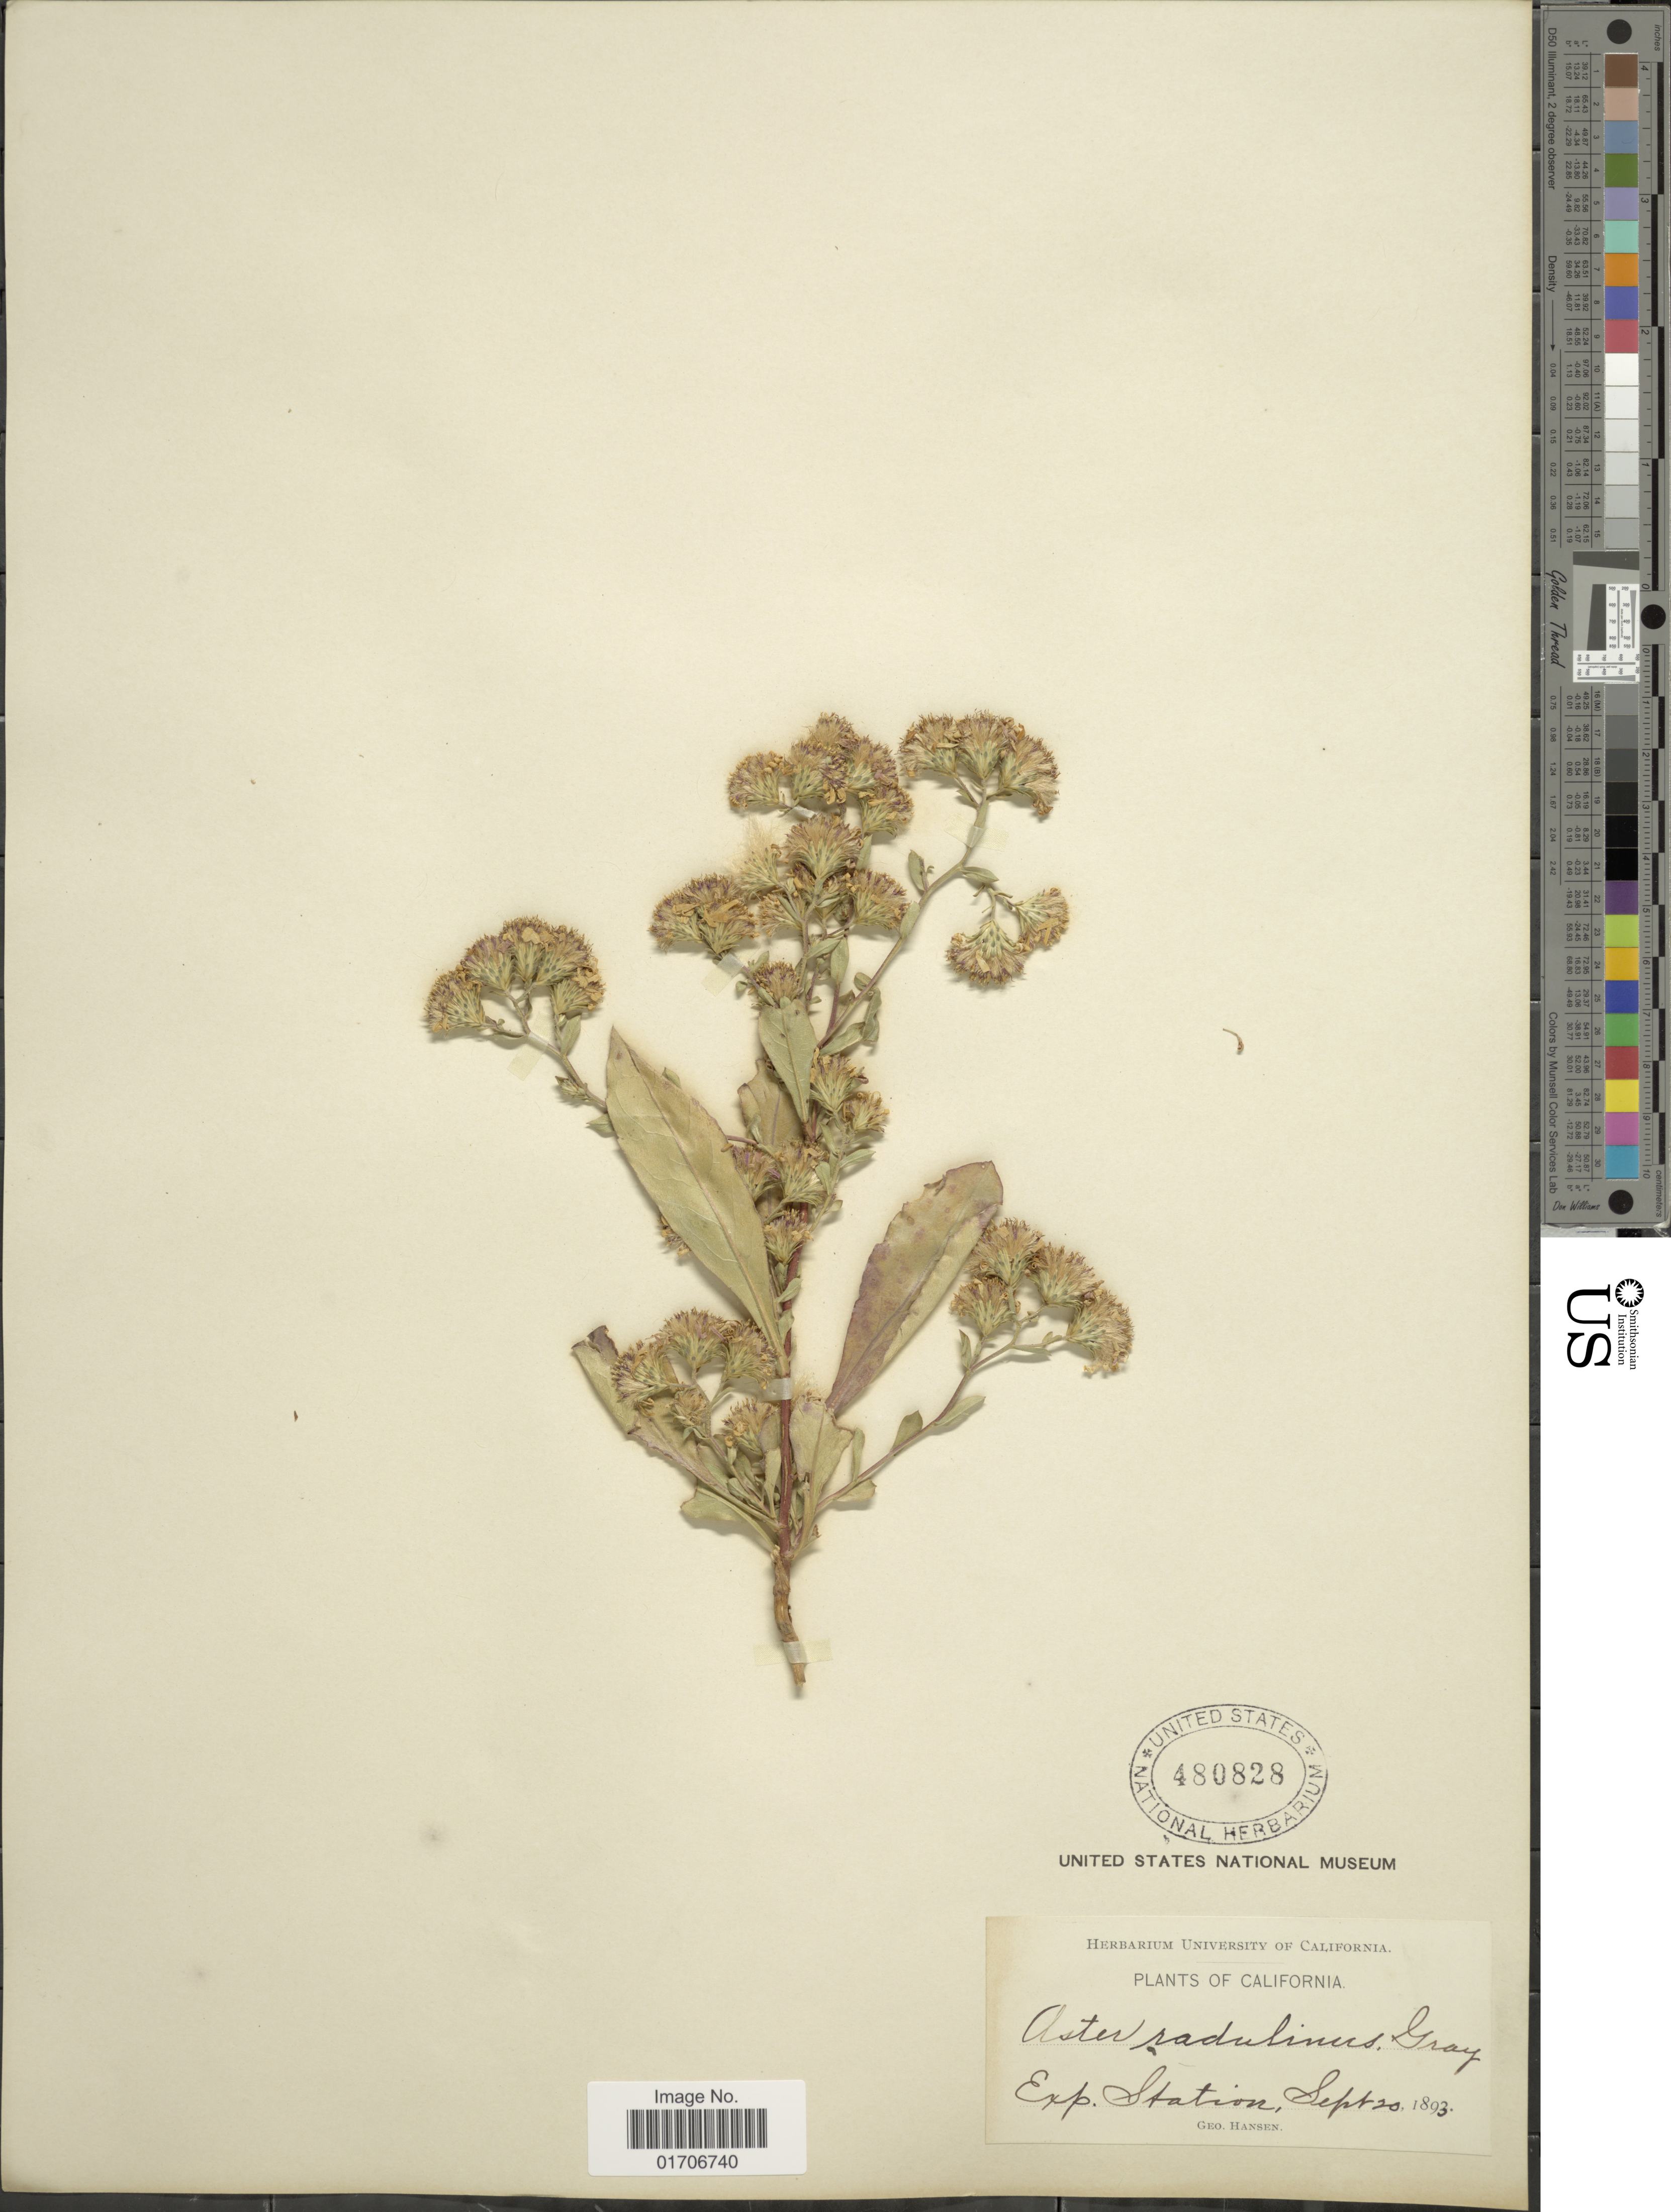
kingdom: Plantae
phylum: Tracheophyta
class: Magnoliopsida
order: Asterales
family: Asteraceae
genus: Eurybia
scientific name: Eurybia radulina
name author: (A. Gray) G.L. Nesom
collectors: G. Hansen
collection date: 1893-09-20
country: United States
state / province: California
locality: Exp. Station.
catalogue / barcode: US 480828